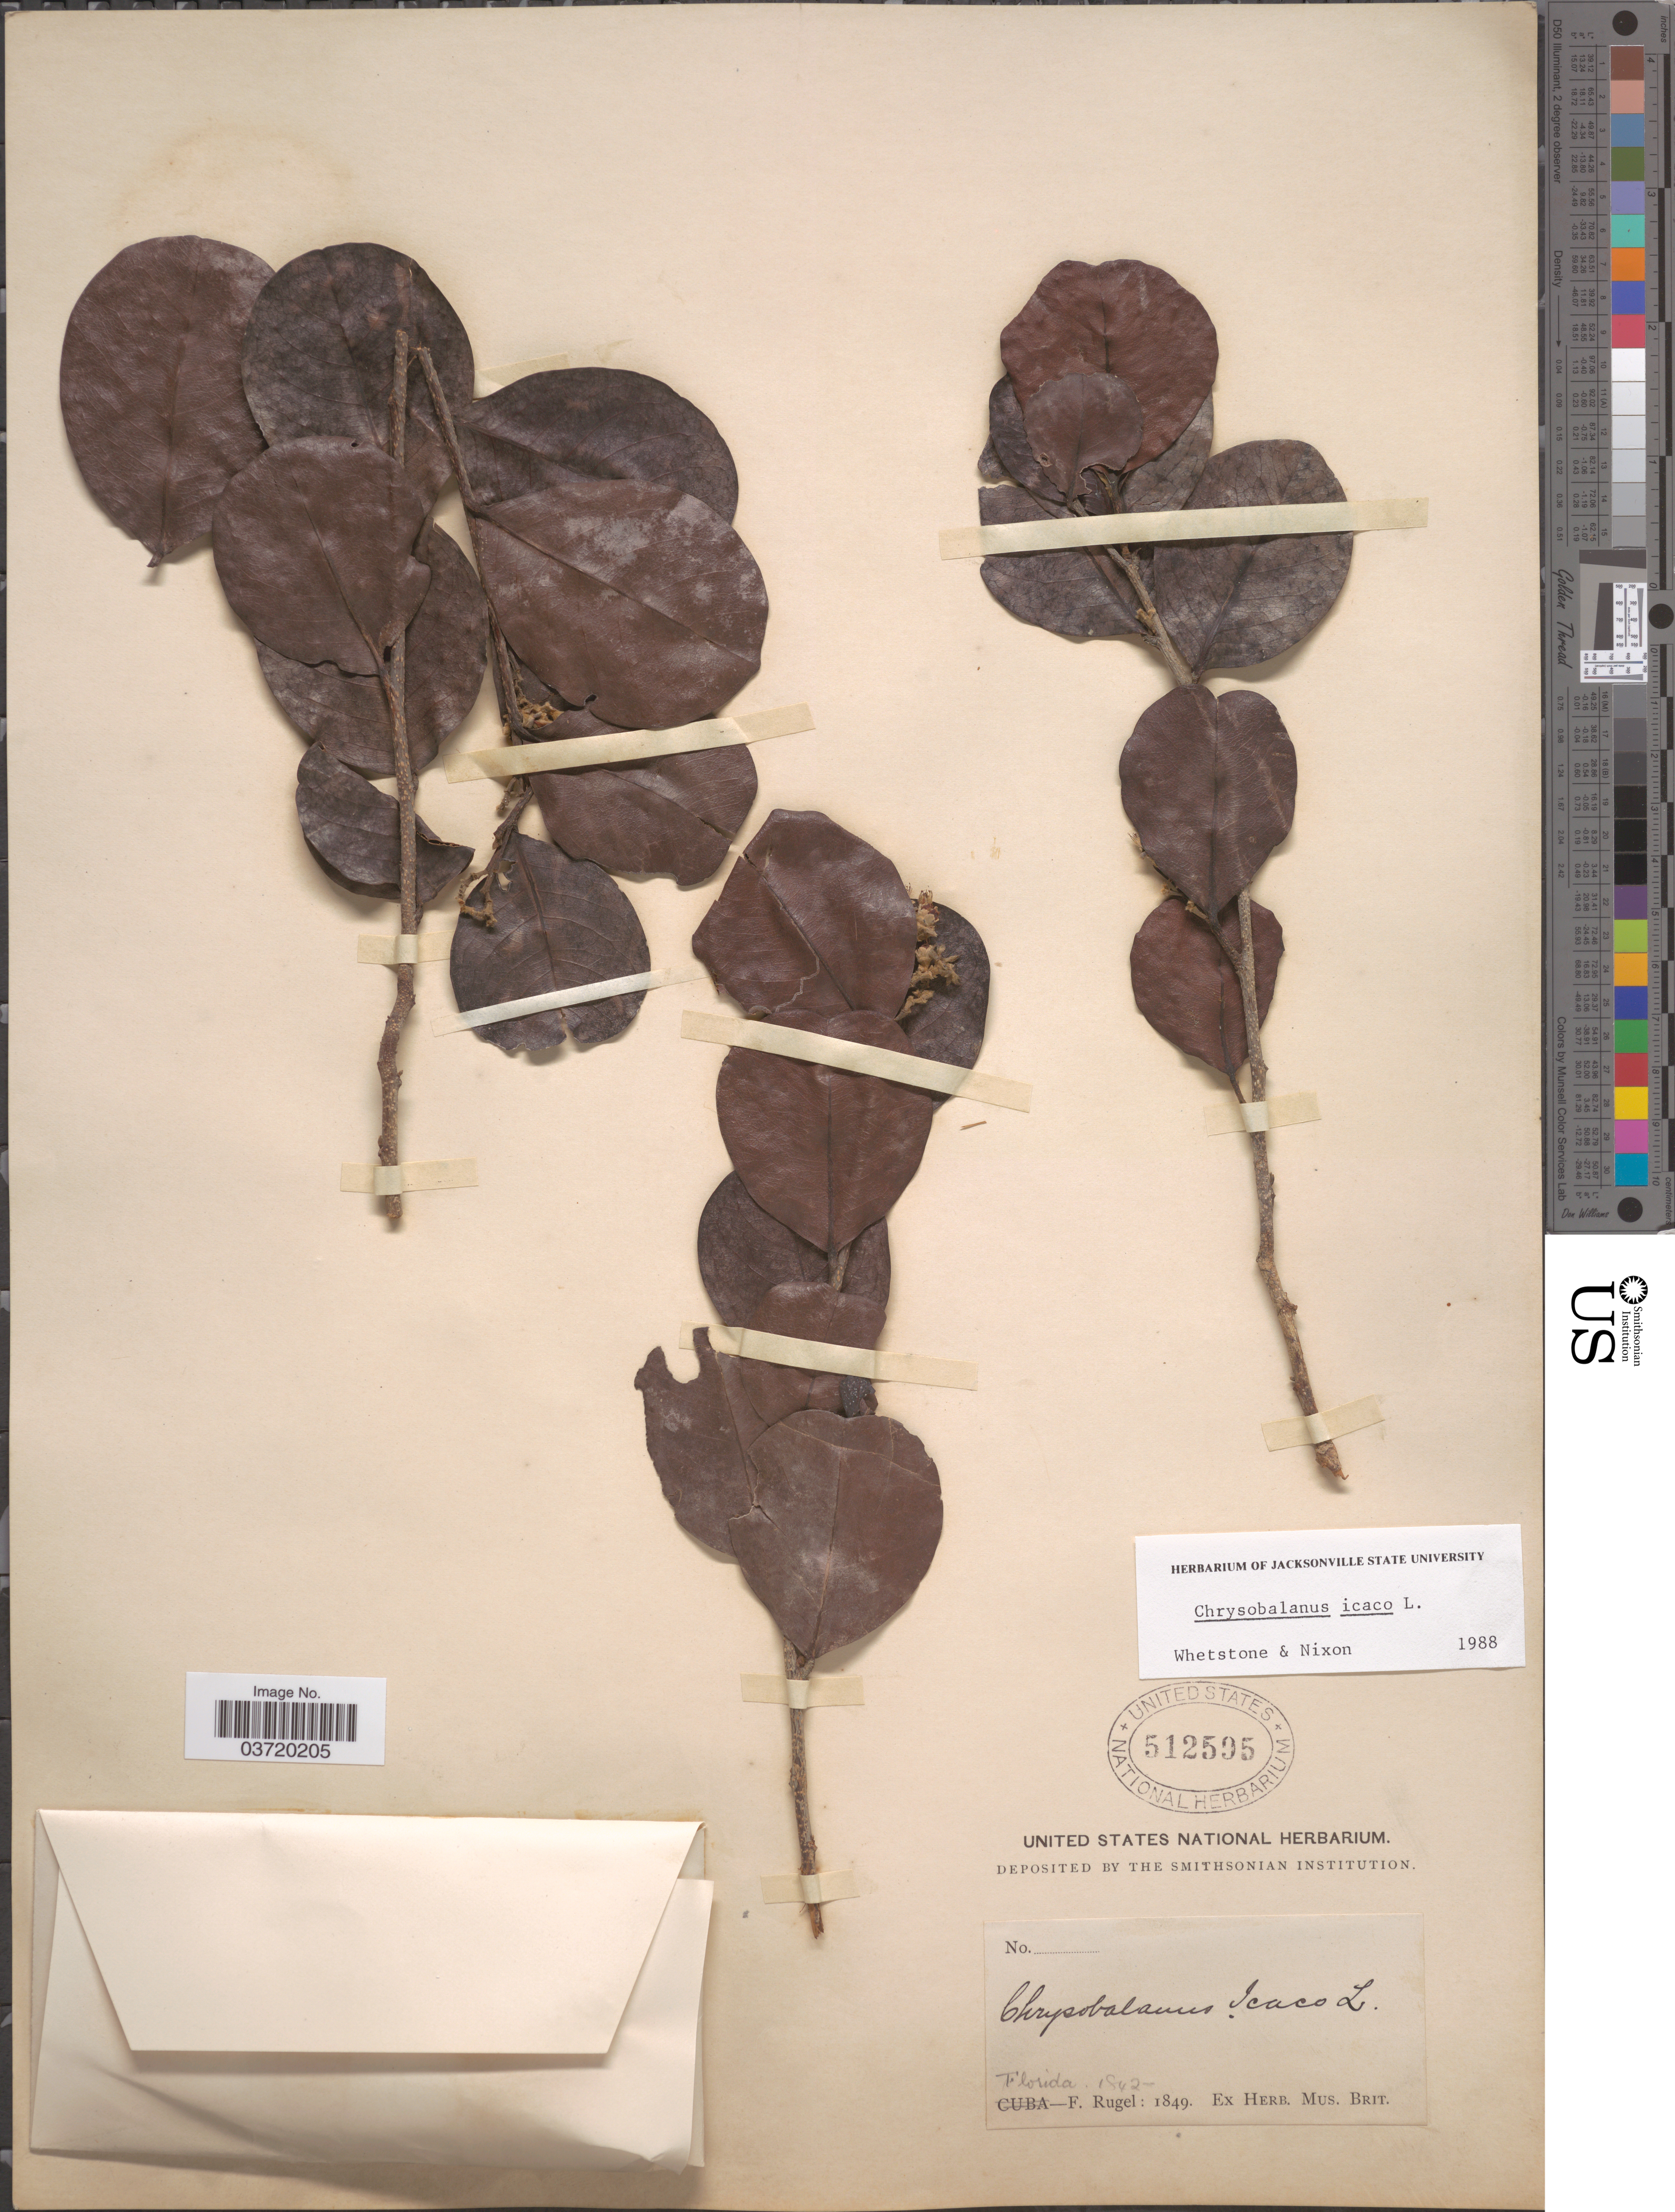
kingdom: Plantae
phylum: Tracheophyta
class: Magnoliopsida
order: Malpighiales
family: Chrysobalanaceae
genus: Chrysobalanus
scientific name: Chrysobalanus icaco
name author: L.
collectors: F. Rugel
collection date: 1842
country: United States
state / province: Florida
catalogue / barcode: US 512595